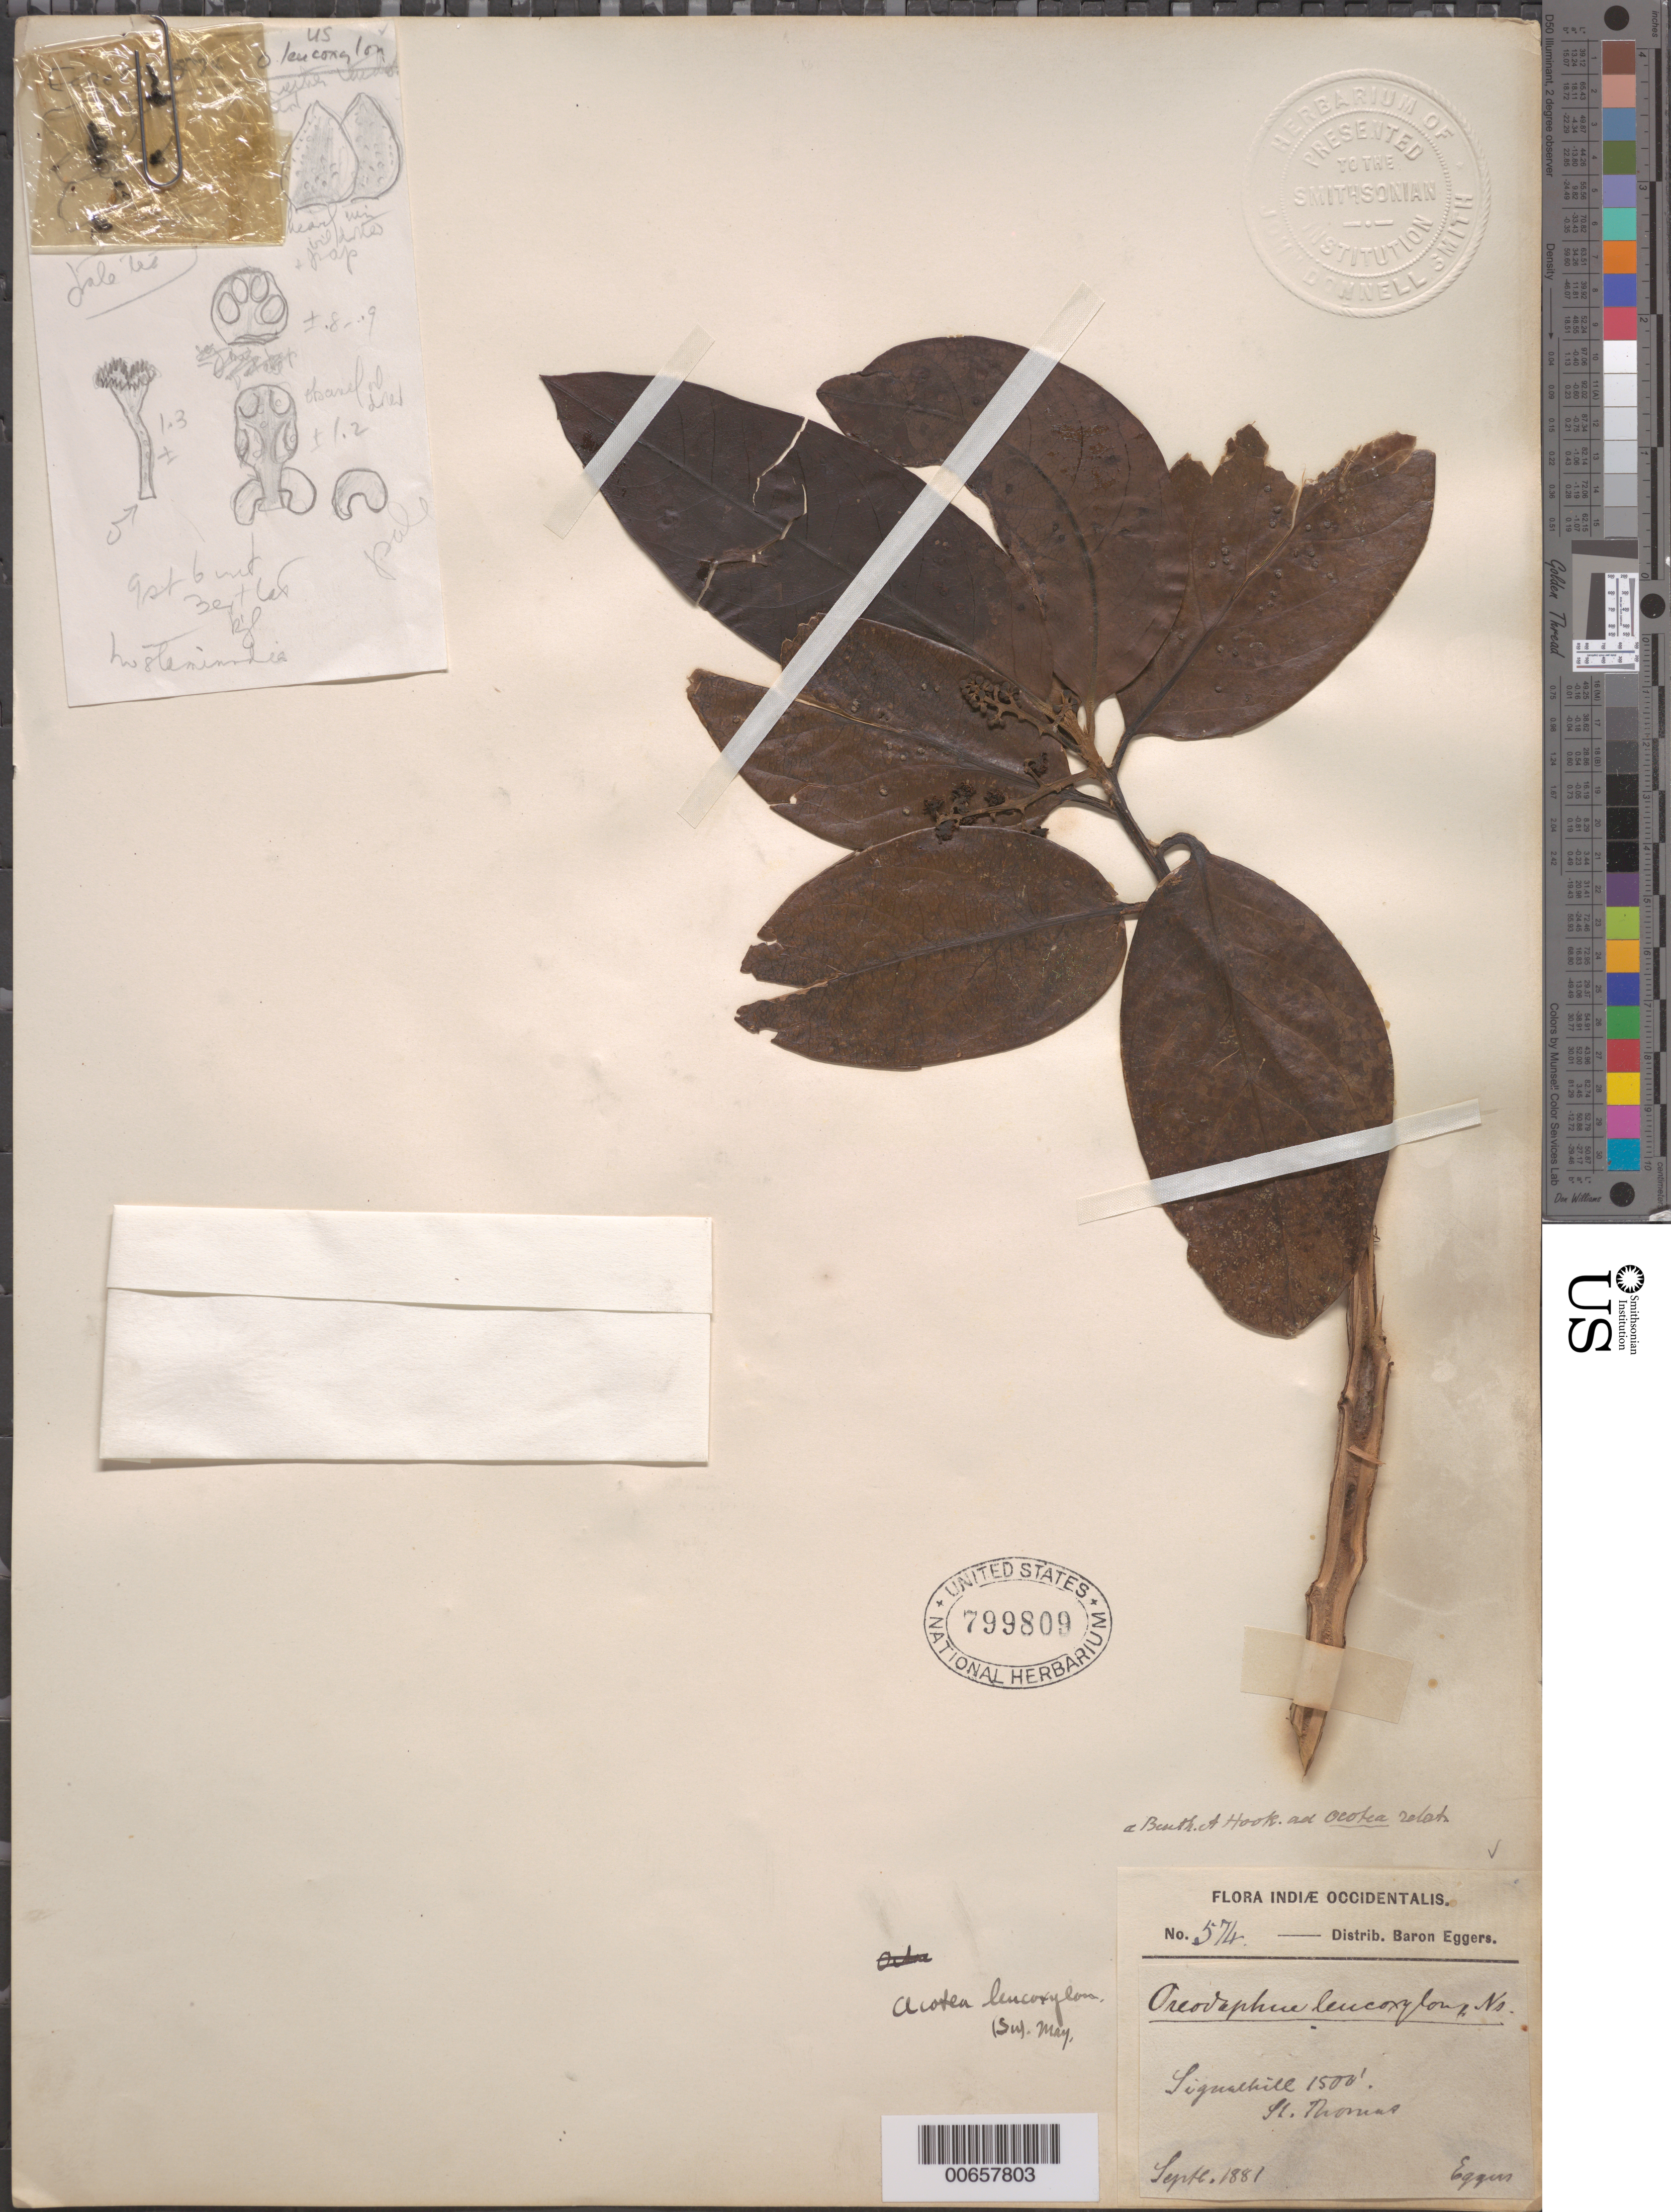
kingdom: Plantae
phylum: Tracheophyta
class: Magnoliopsida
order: Laurales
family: Lauraceae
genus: Ocotea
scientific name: Ocotea leucoxylon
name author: (Sw.) Mez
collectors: H. F. A. von Eggers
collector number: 574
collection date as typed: Sep 1881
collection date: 1881-09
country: U.S. Virgin Islands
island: St. Thomas Island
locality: Ligualhill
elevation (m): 457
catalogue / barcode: US 799809